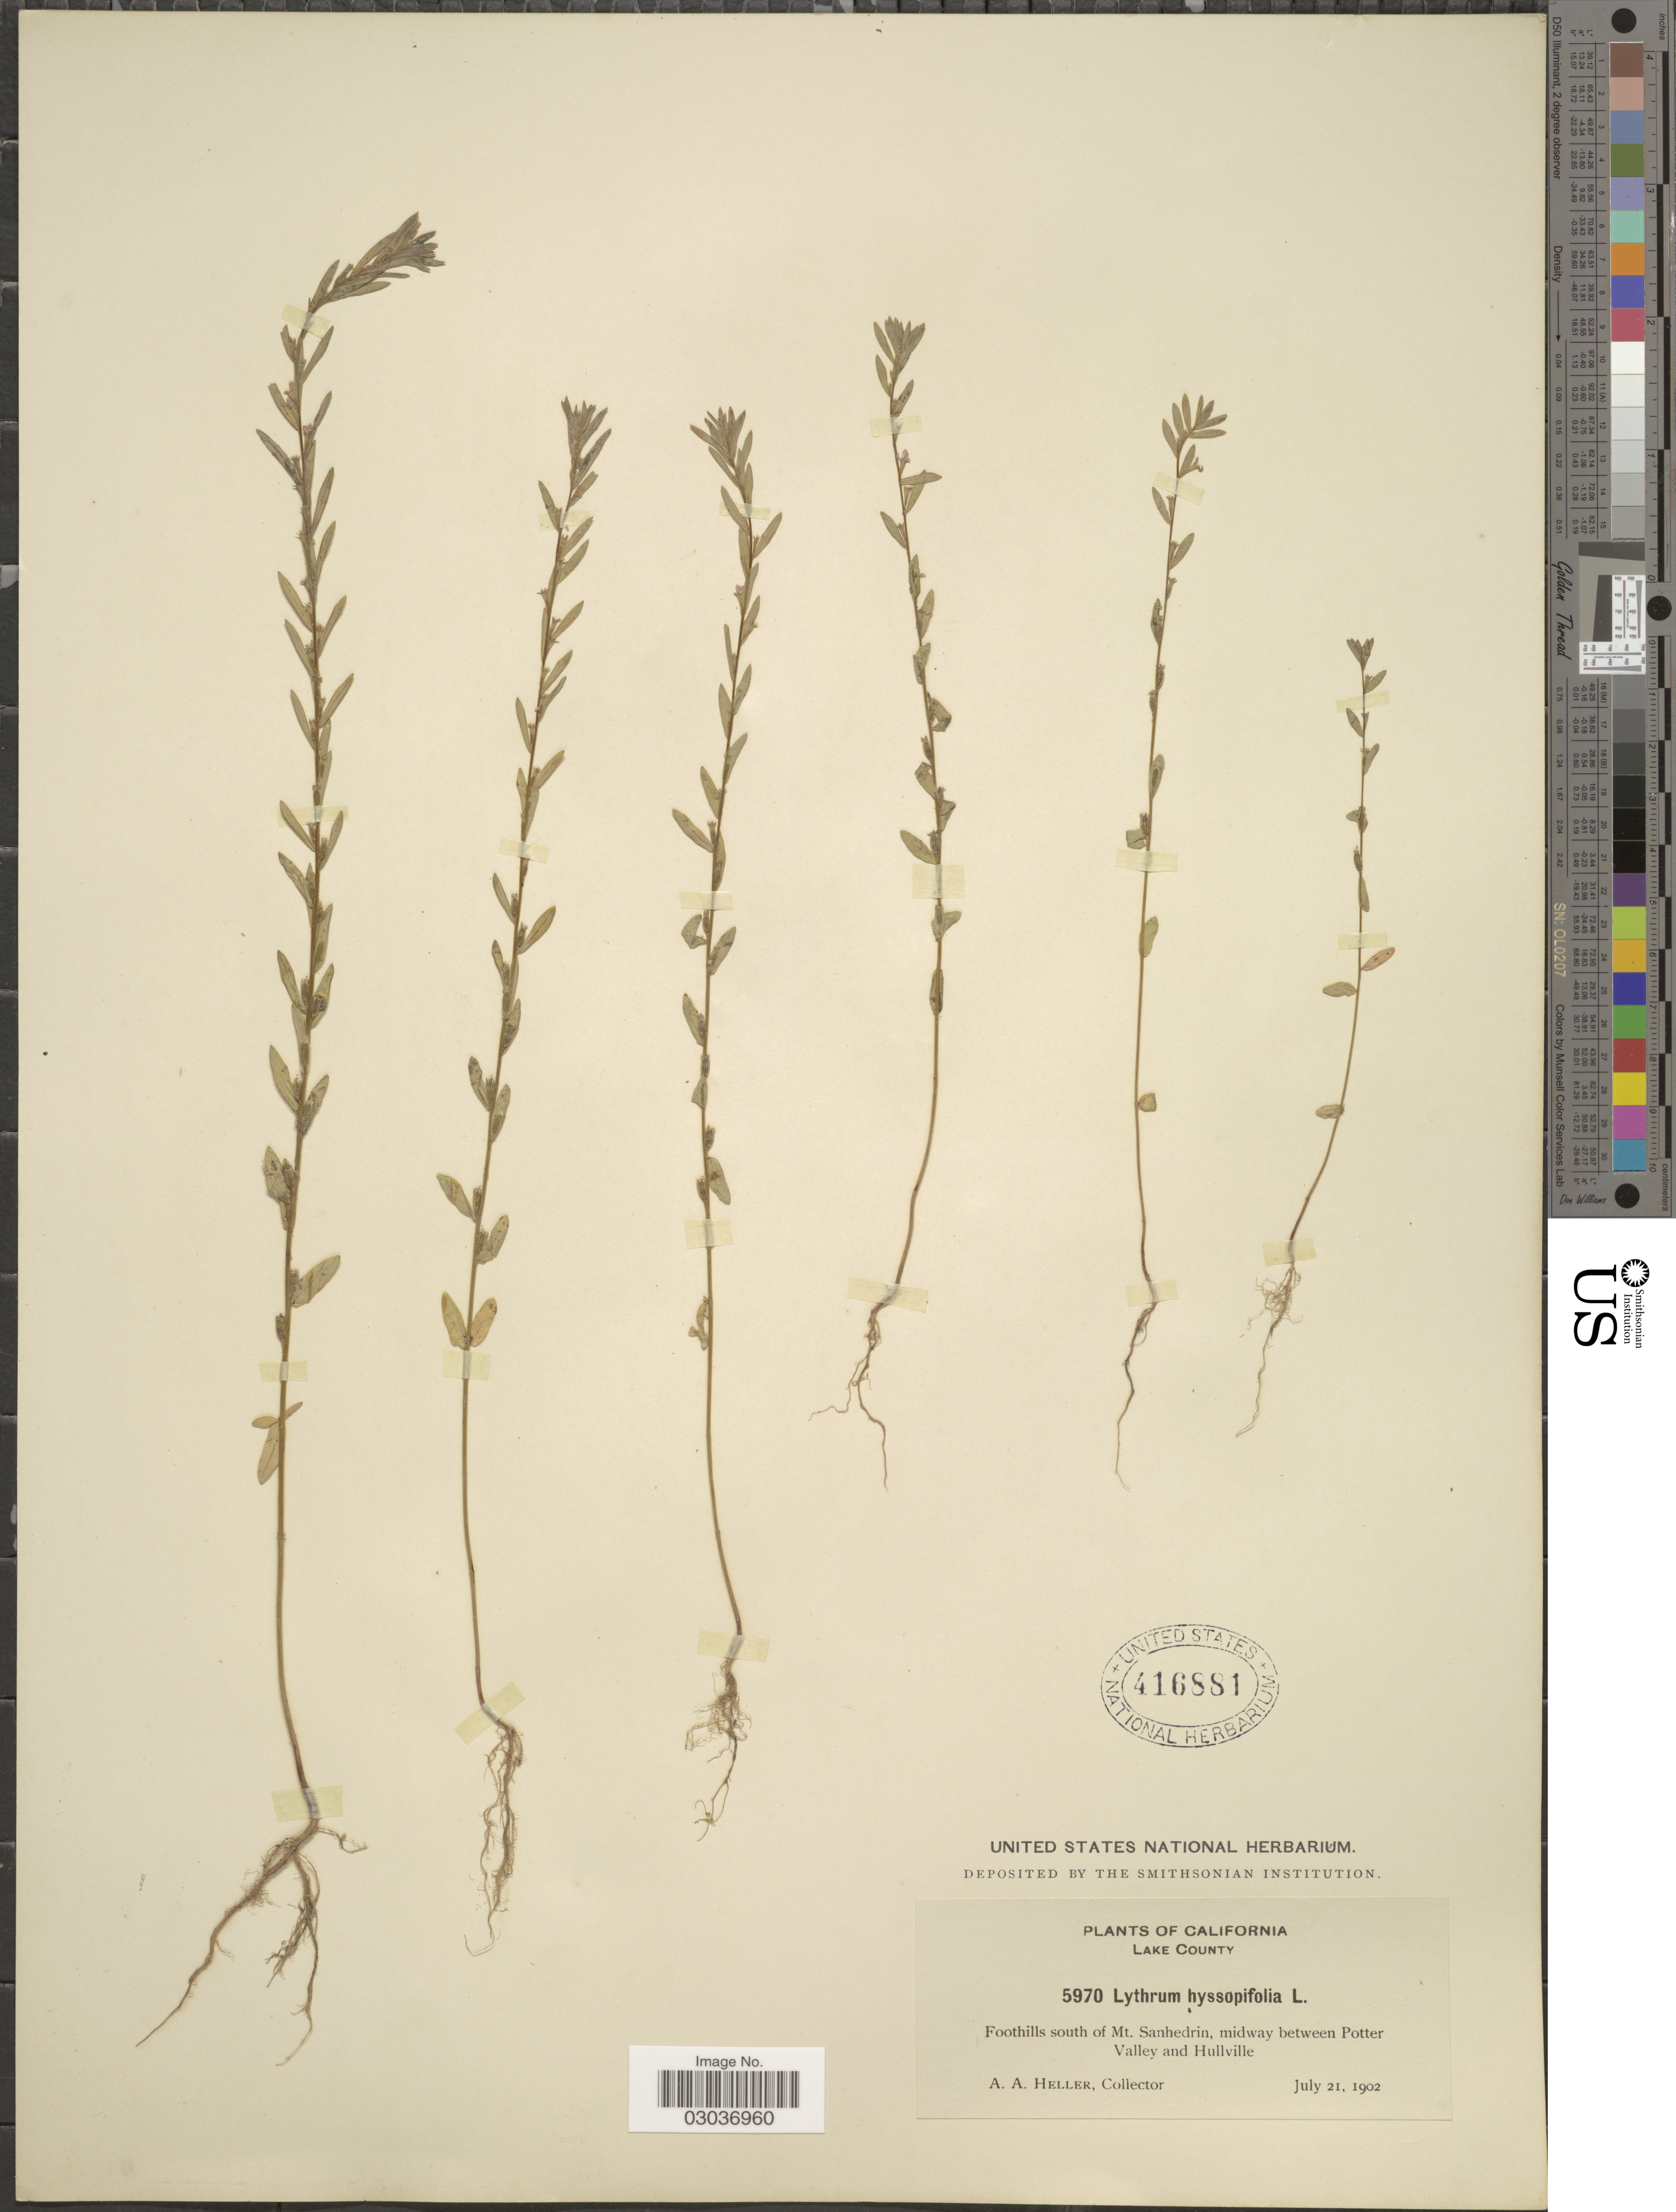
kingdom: Plantae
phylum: Tracheophyta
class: Magnoliopsida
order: Myrtales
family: Lythraceae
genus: Lythrum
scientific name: Lythrum hyssopifolia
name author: L.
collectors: A. A. Heller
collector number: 5970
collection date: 1902-07-21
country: United States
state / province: California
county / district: Lake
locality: Lake County, Foothills south of Mt. Sanhedrin, midway between Potter Valley and Hullville.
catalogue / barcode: US 416881